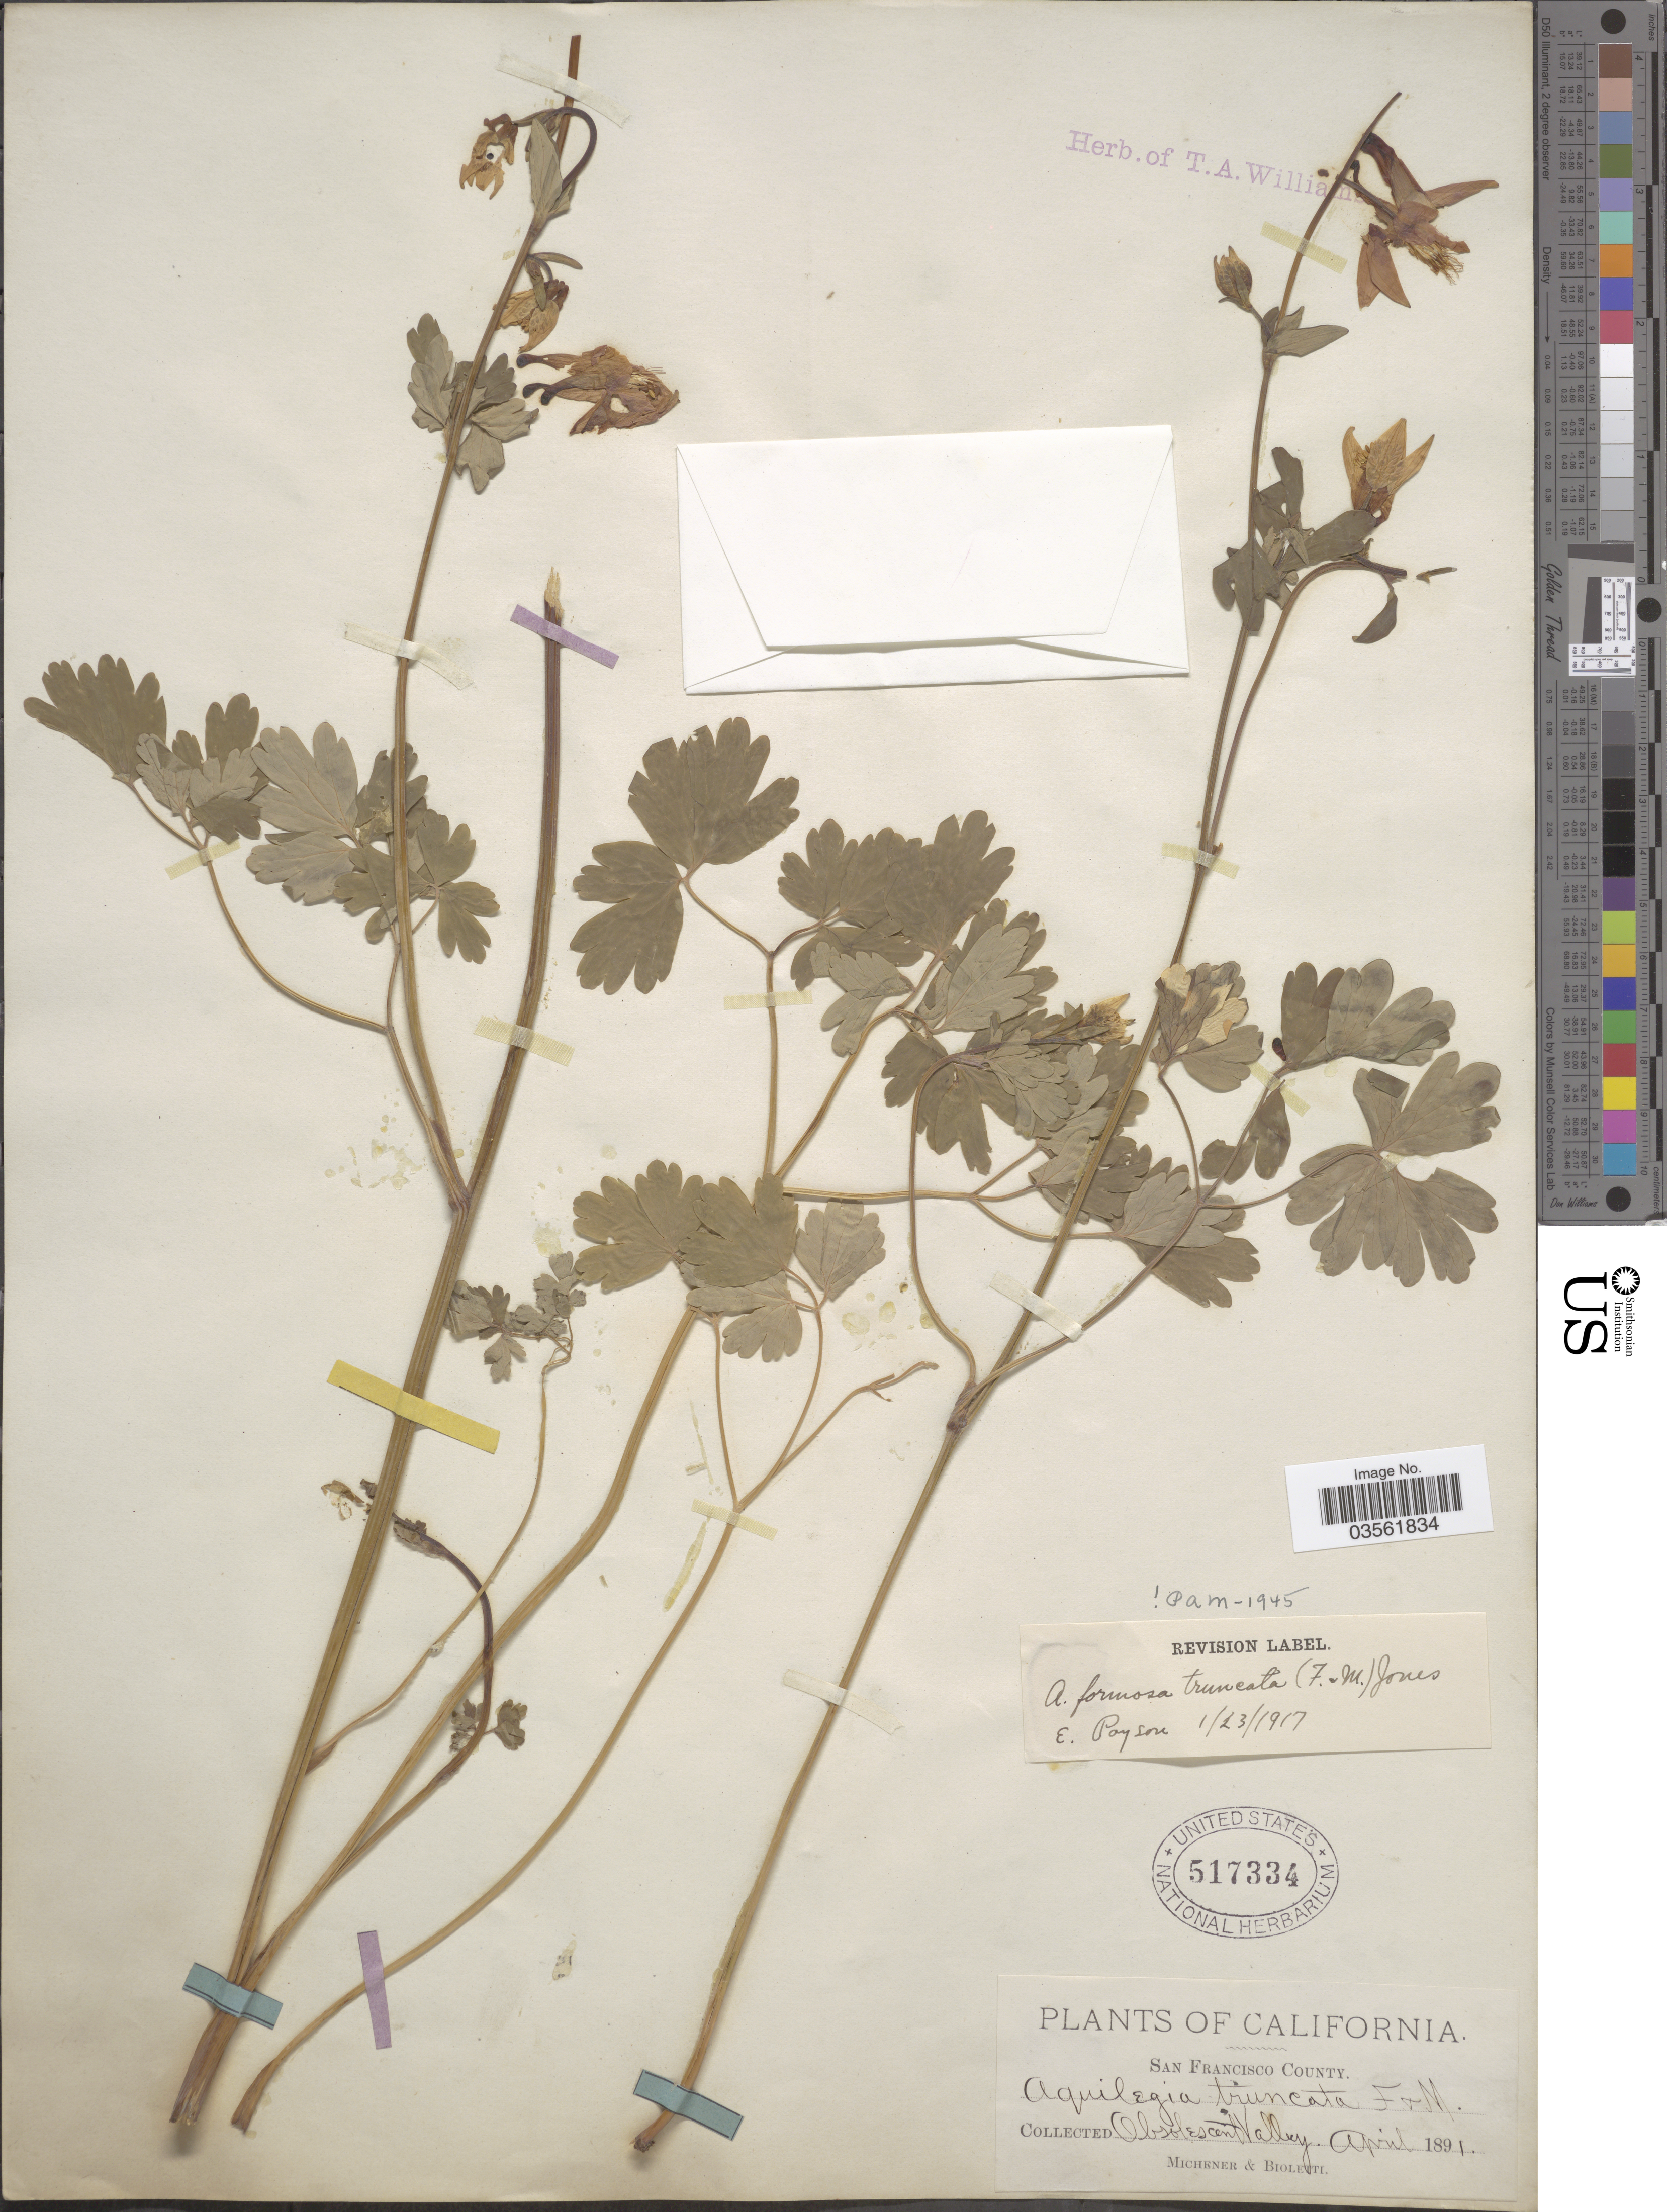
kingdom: Plantae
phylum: Tracheophyta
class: Magnoliopsida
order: Ranunculales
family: Ranunculaceae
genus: Aquilegia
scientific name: Aquilegia formosa var. truncata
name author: M.E. Jones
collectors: -. Michener & -- Bioletti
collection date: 1891-04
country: United States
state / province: California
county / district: San Francisco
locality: San Francisco County. Obsolescent Valley.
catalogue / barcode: US 517334